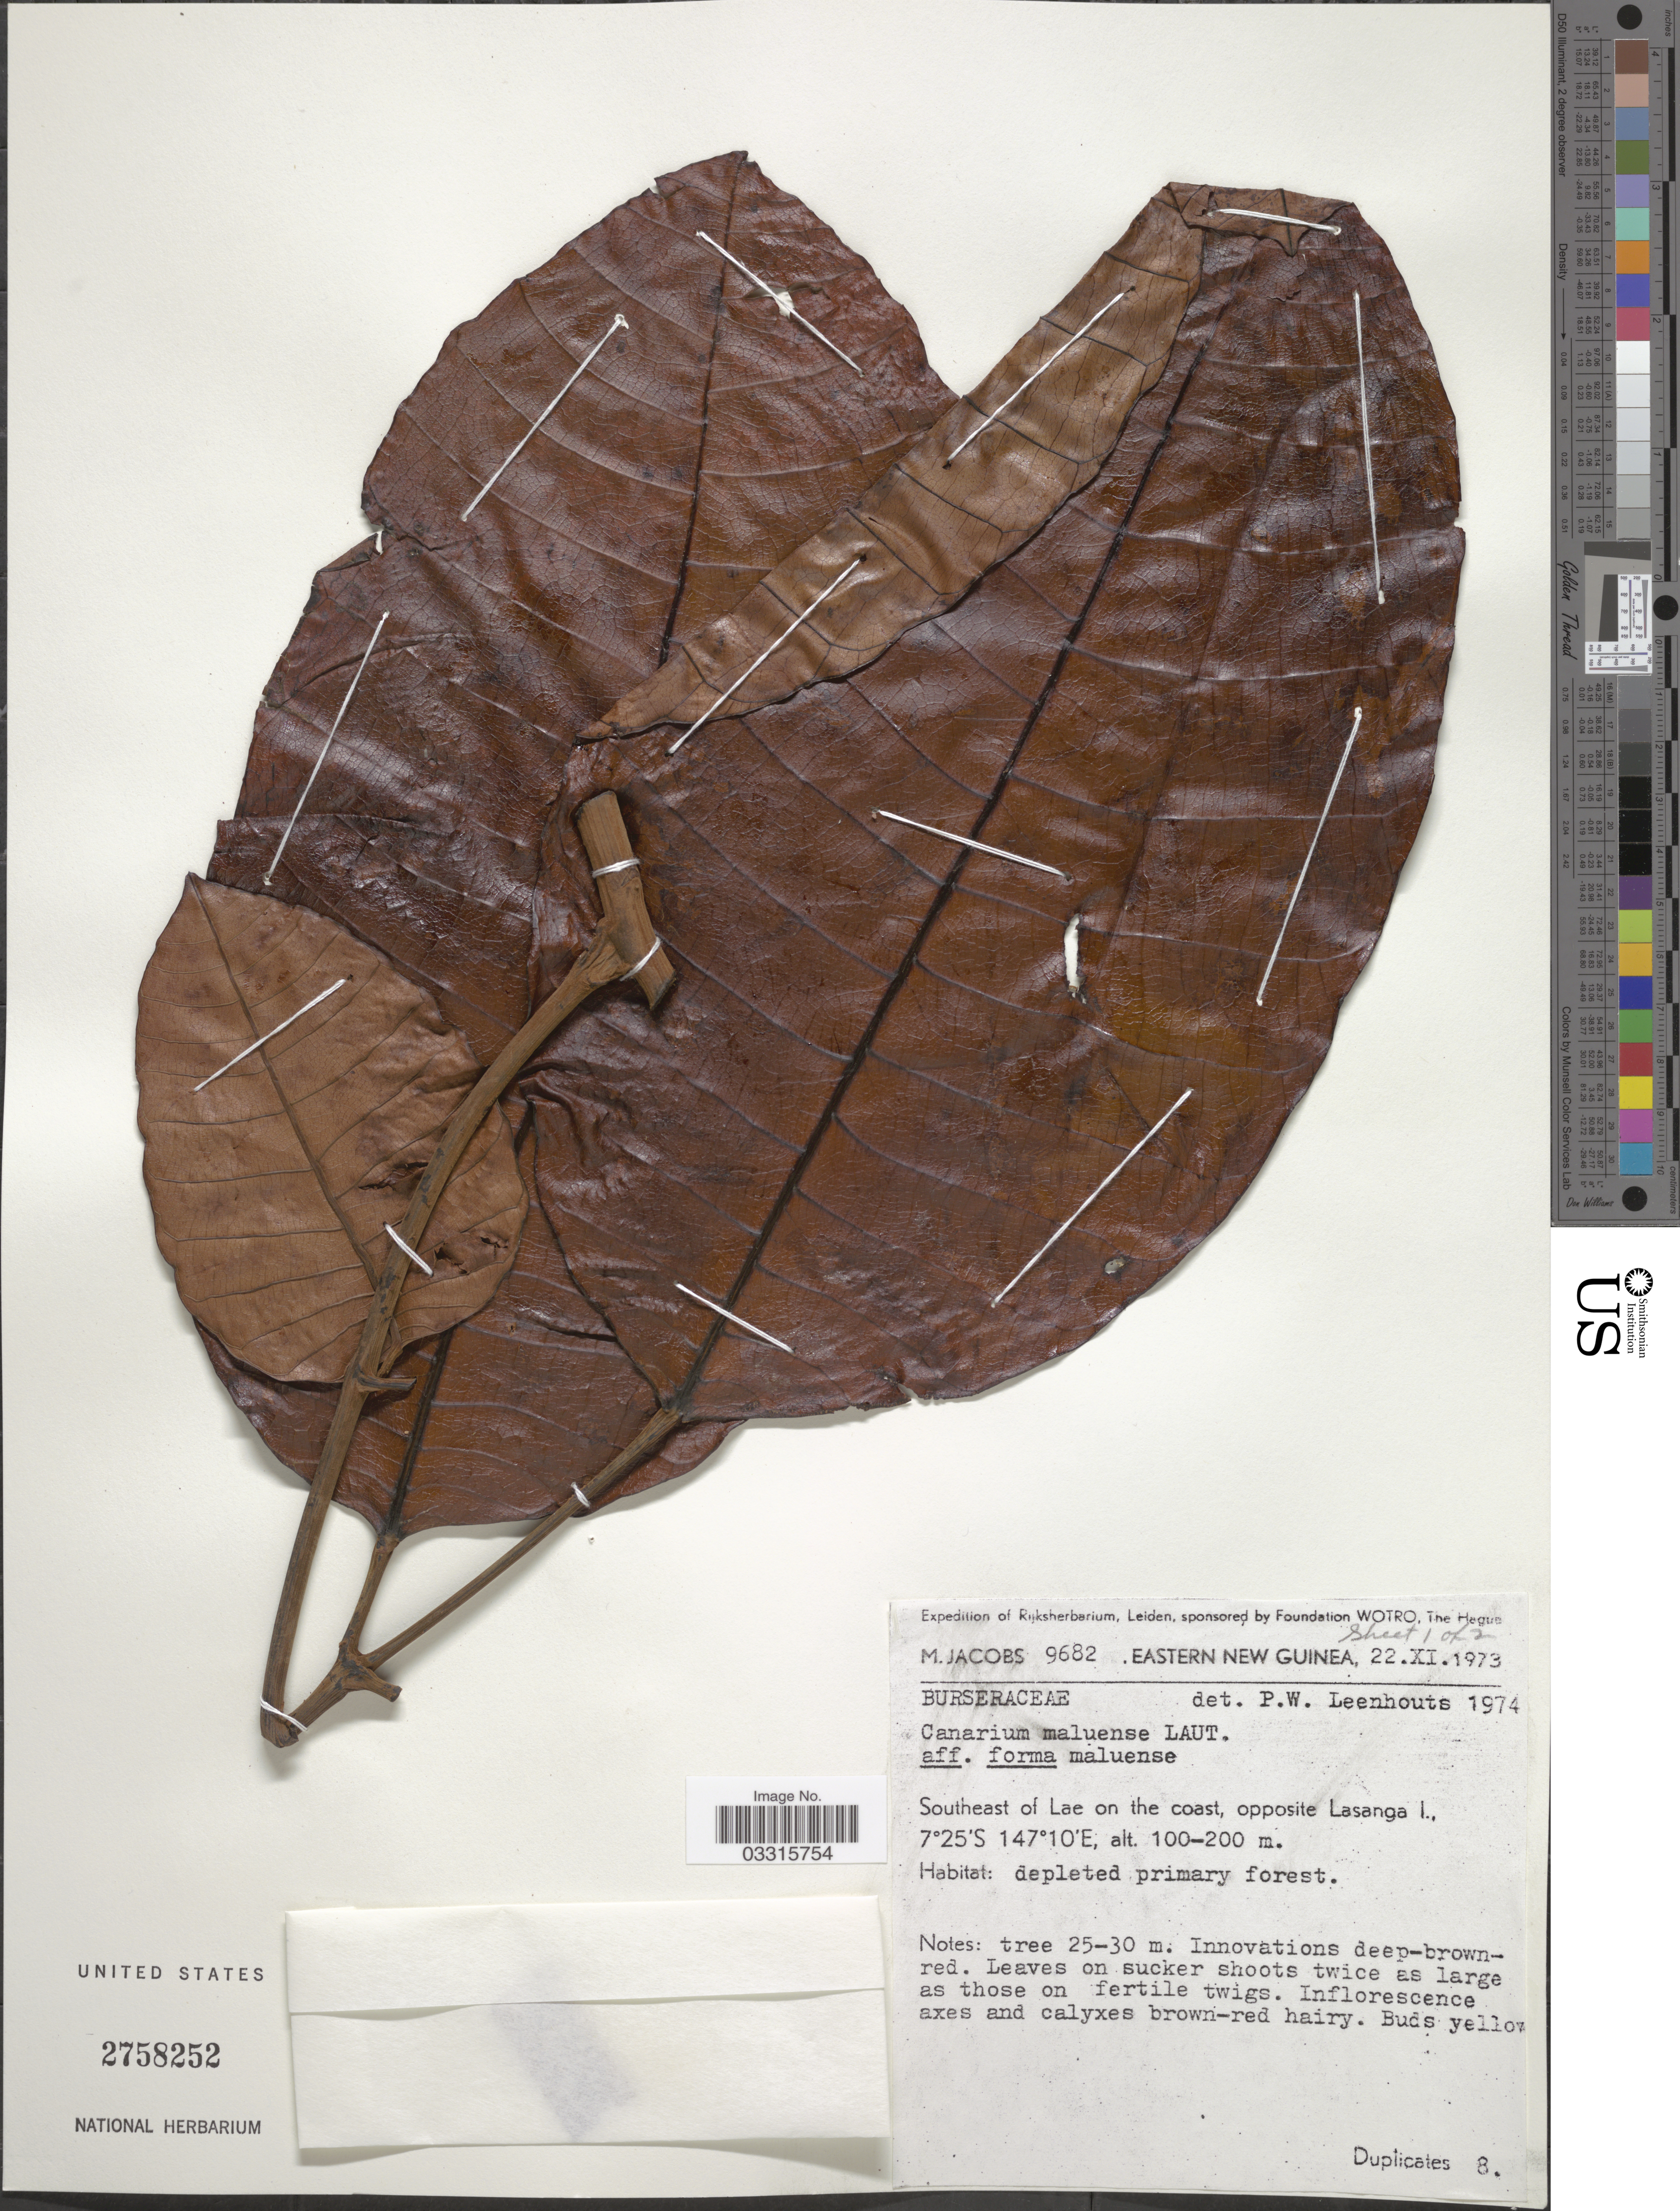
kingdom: Plantae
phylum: Tracheophyta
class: Magnoliopsida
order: Sapindales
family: Burseraceae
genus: Canarium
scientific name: Canarium maluense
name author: Lauterb.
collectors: M. Jacobs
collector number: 9682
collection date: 1973-11-22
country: Papua New Guinea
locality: Eastern New Guinea. Southeast of Lae on the coast, opposite Lasanga I.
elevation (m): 100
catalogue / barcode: US 2758252